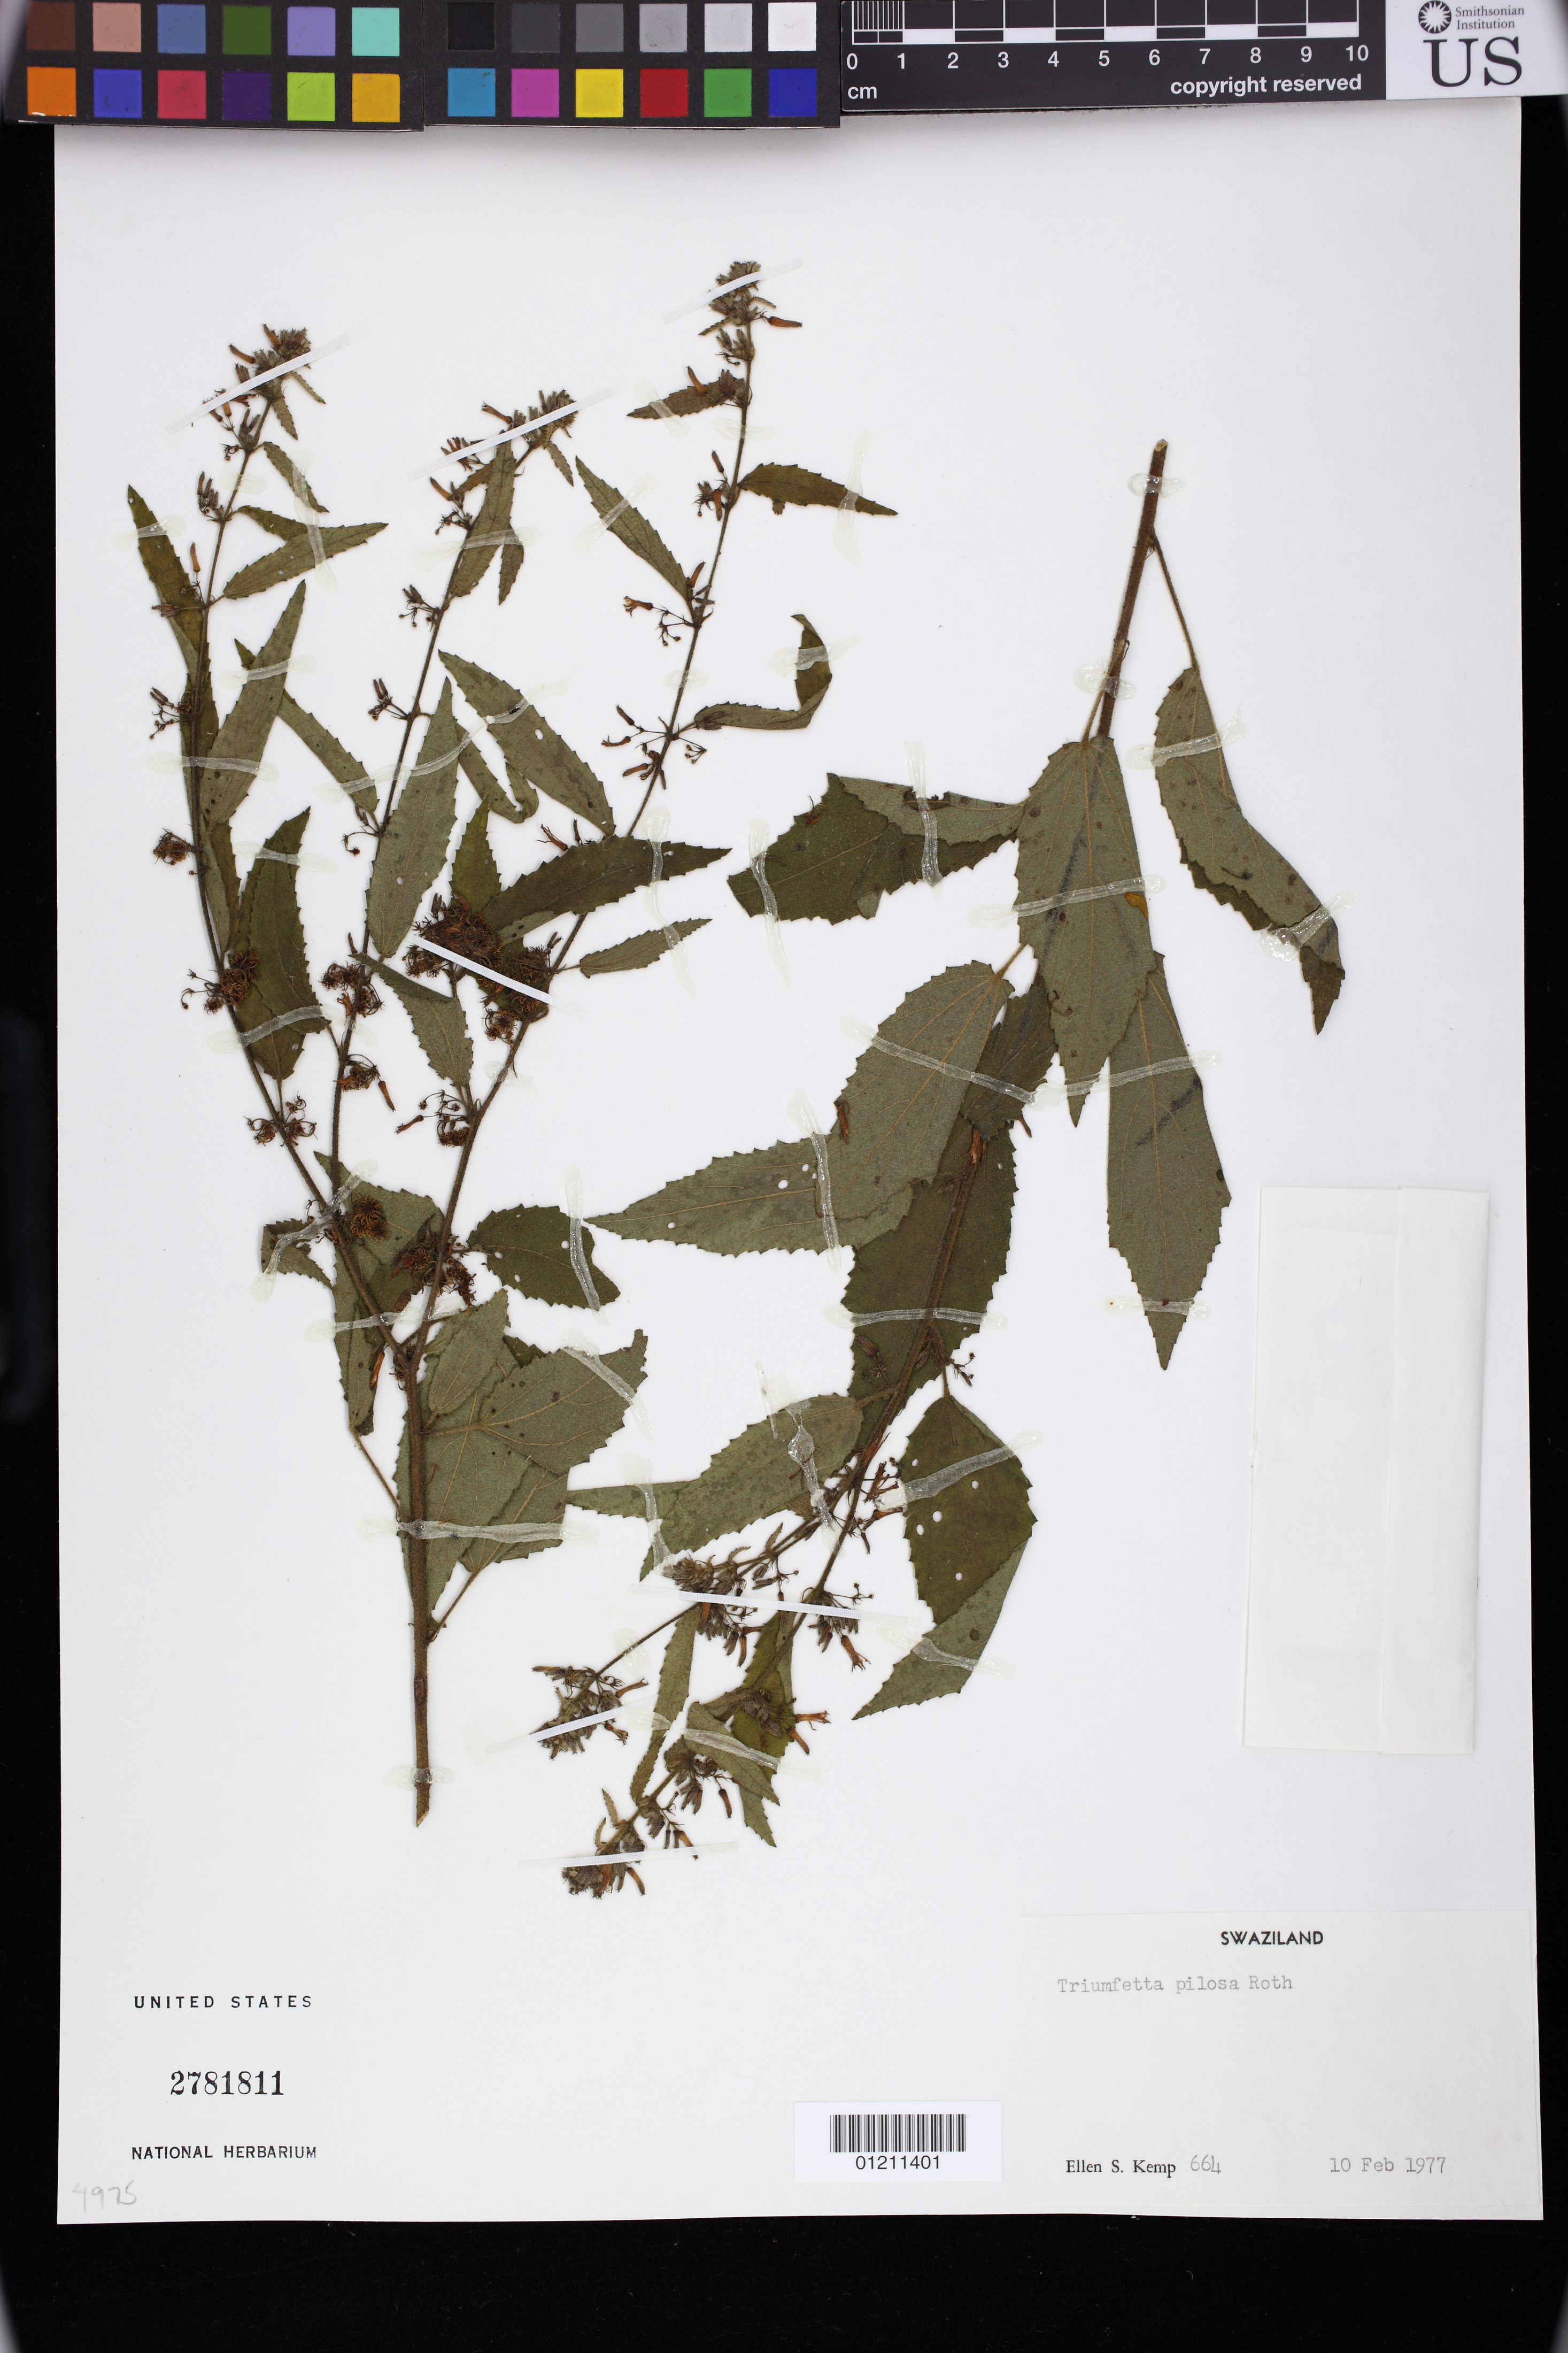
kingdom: Plantae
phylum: Tracheophyta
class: Magnoliopsida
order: Malvales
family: Malvaceae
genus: Triumfetta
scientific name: Triumfetta pilosa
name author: Roth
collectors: E. S. Kemp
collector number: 664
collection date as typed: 02 Oct 1977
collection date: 1977-10-02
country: Eswatini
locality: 4 km ne of mbabane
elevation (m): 1400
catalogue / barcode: US 2781811